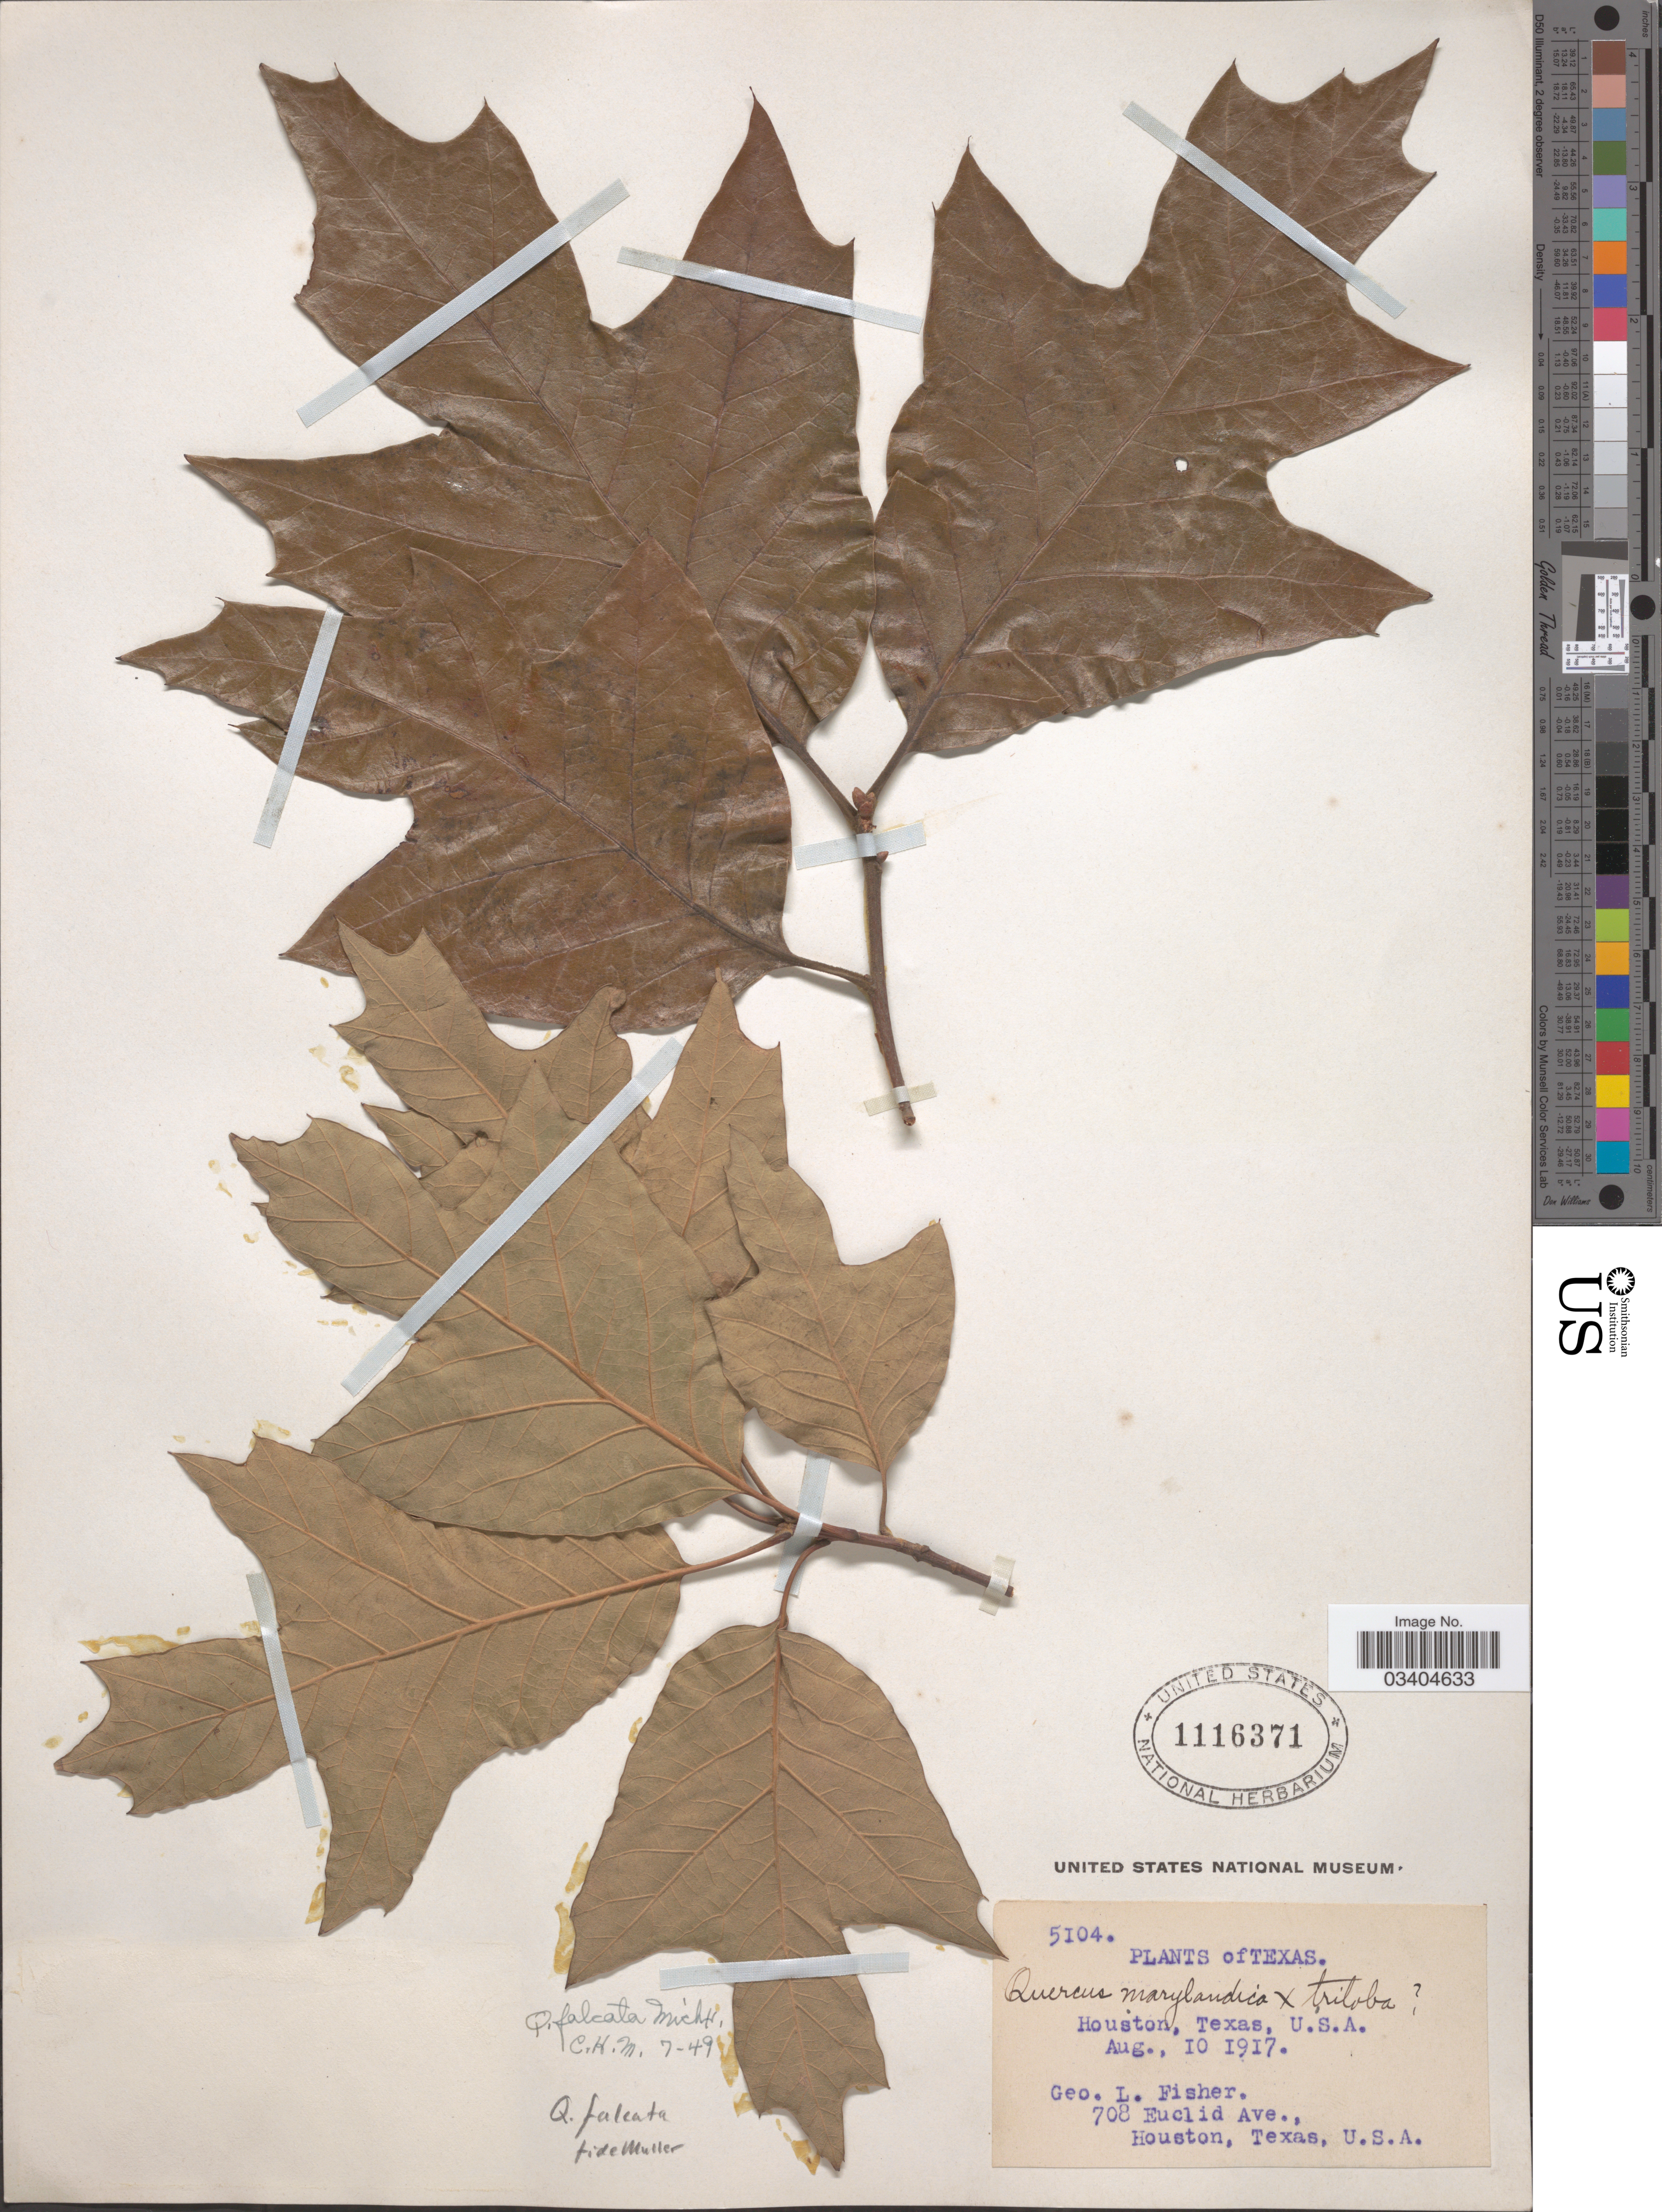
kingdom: Plantae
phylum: Tracheophyta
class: Magnoliopsida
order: Fagales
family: Fagaceae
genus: Quercus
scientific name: Quercus falcata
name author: Michx.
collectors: G. L. Fisher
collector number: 5104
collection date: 1917-08-10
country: United States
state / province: Texas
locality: Houston.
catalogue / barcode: US 1116371